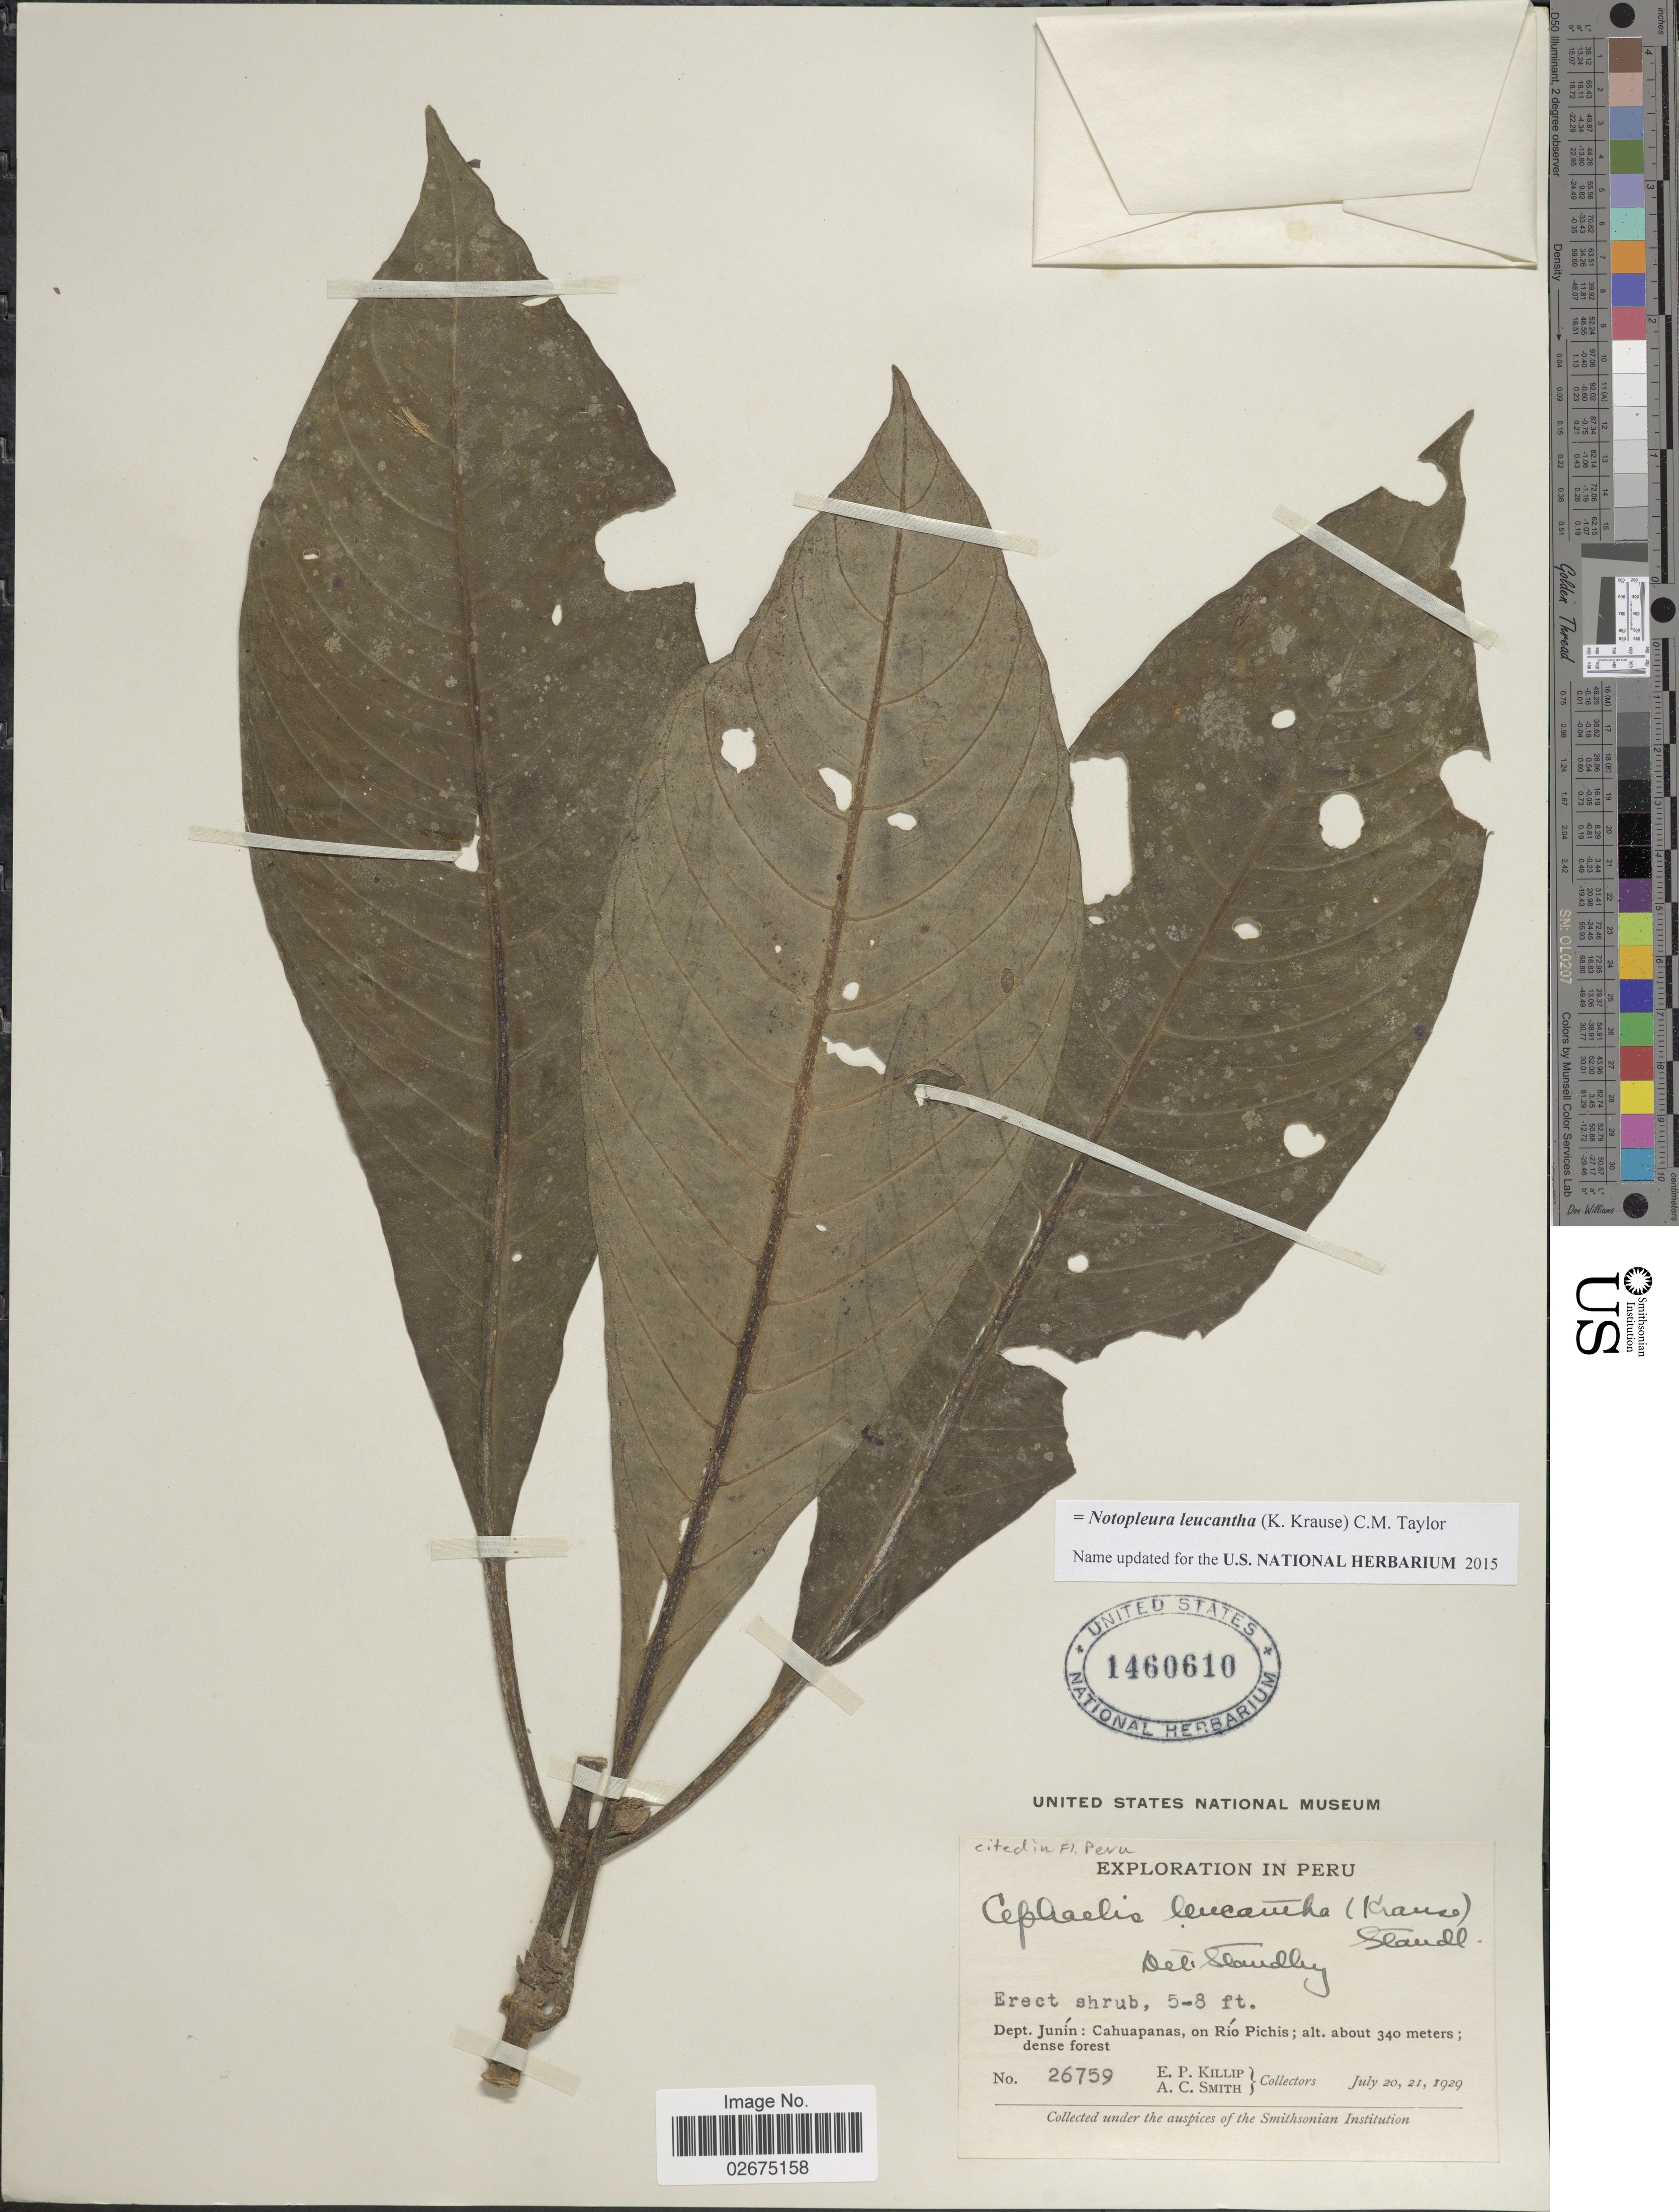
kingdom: Plantae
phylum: Tracheophyta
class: Magnoliopsida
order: Gentianales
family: Rubiaceae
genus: Notopleura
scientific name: Notopleura leucantha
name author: (K. Krause) C.M. Taylor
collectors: E. P. Killip & A. C. Smith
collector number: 26759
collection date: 1929-07-20/1929-07-21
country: Peru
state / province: Junín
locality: Cahuapanas, on Rio Pichis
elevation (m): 340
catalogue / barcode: US 1460610